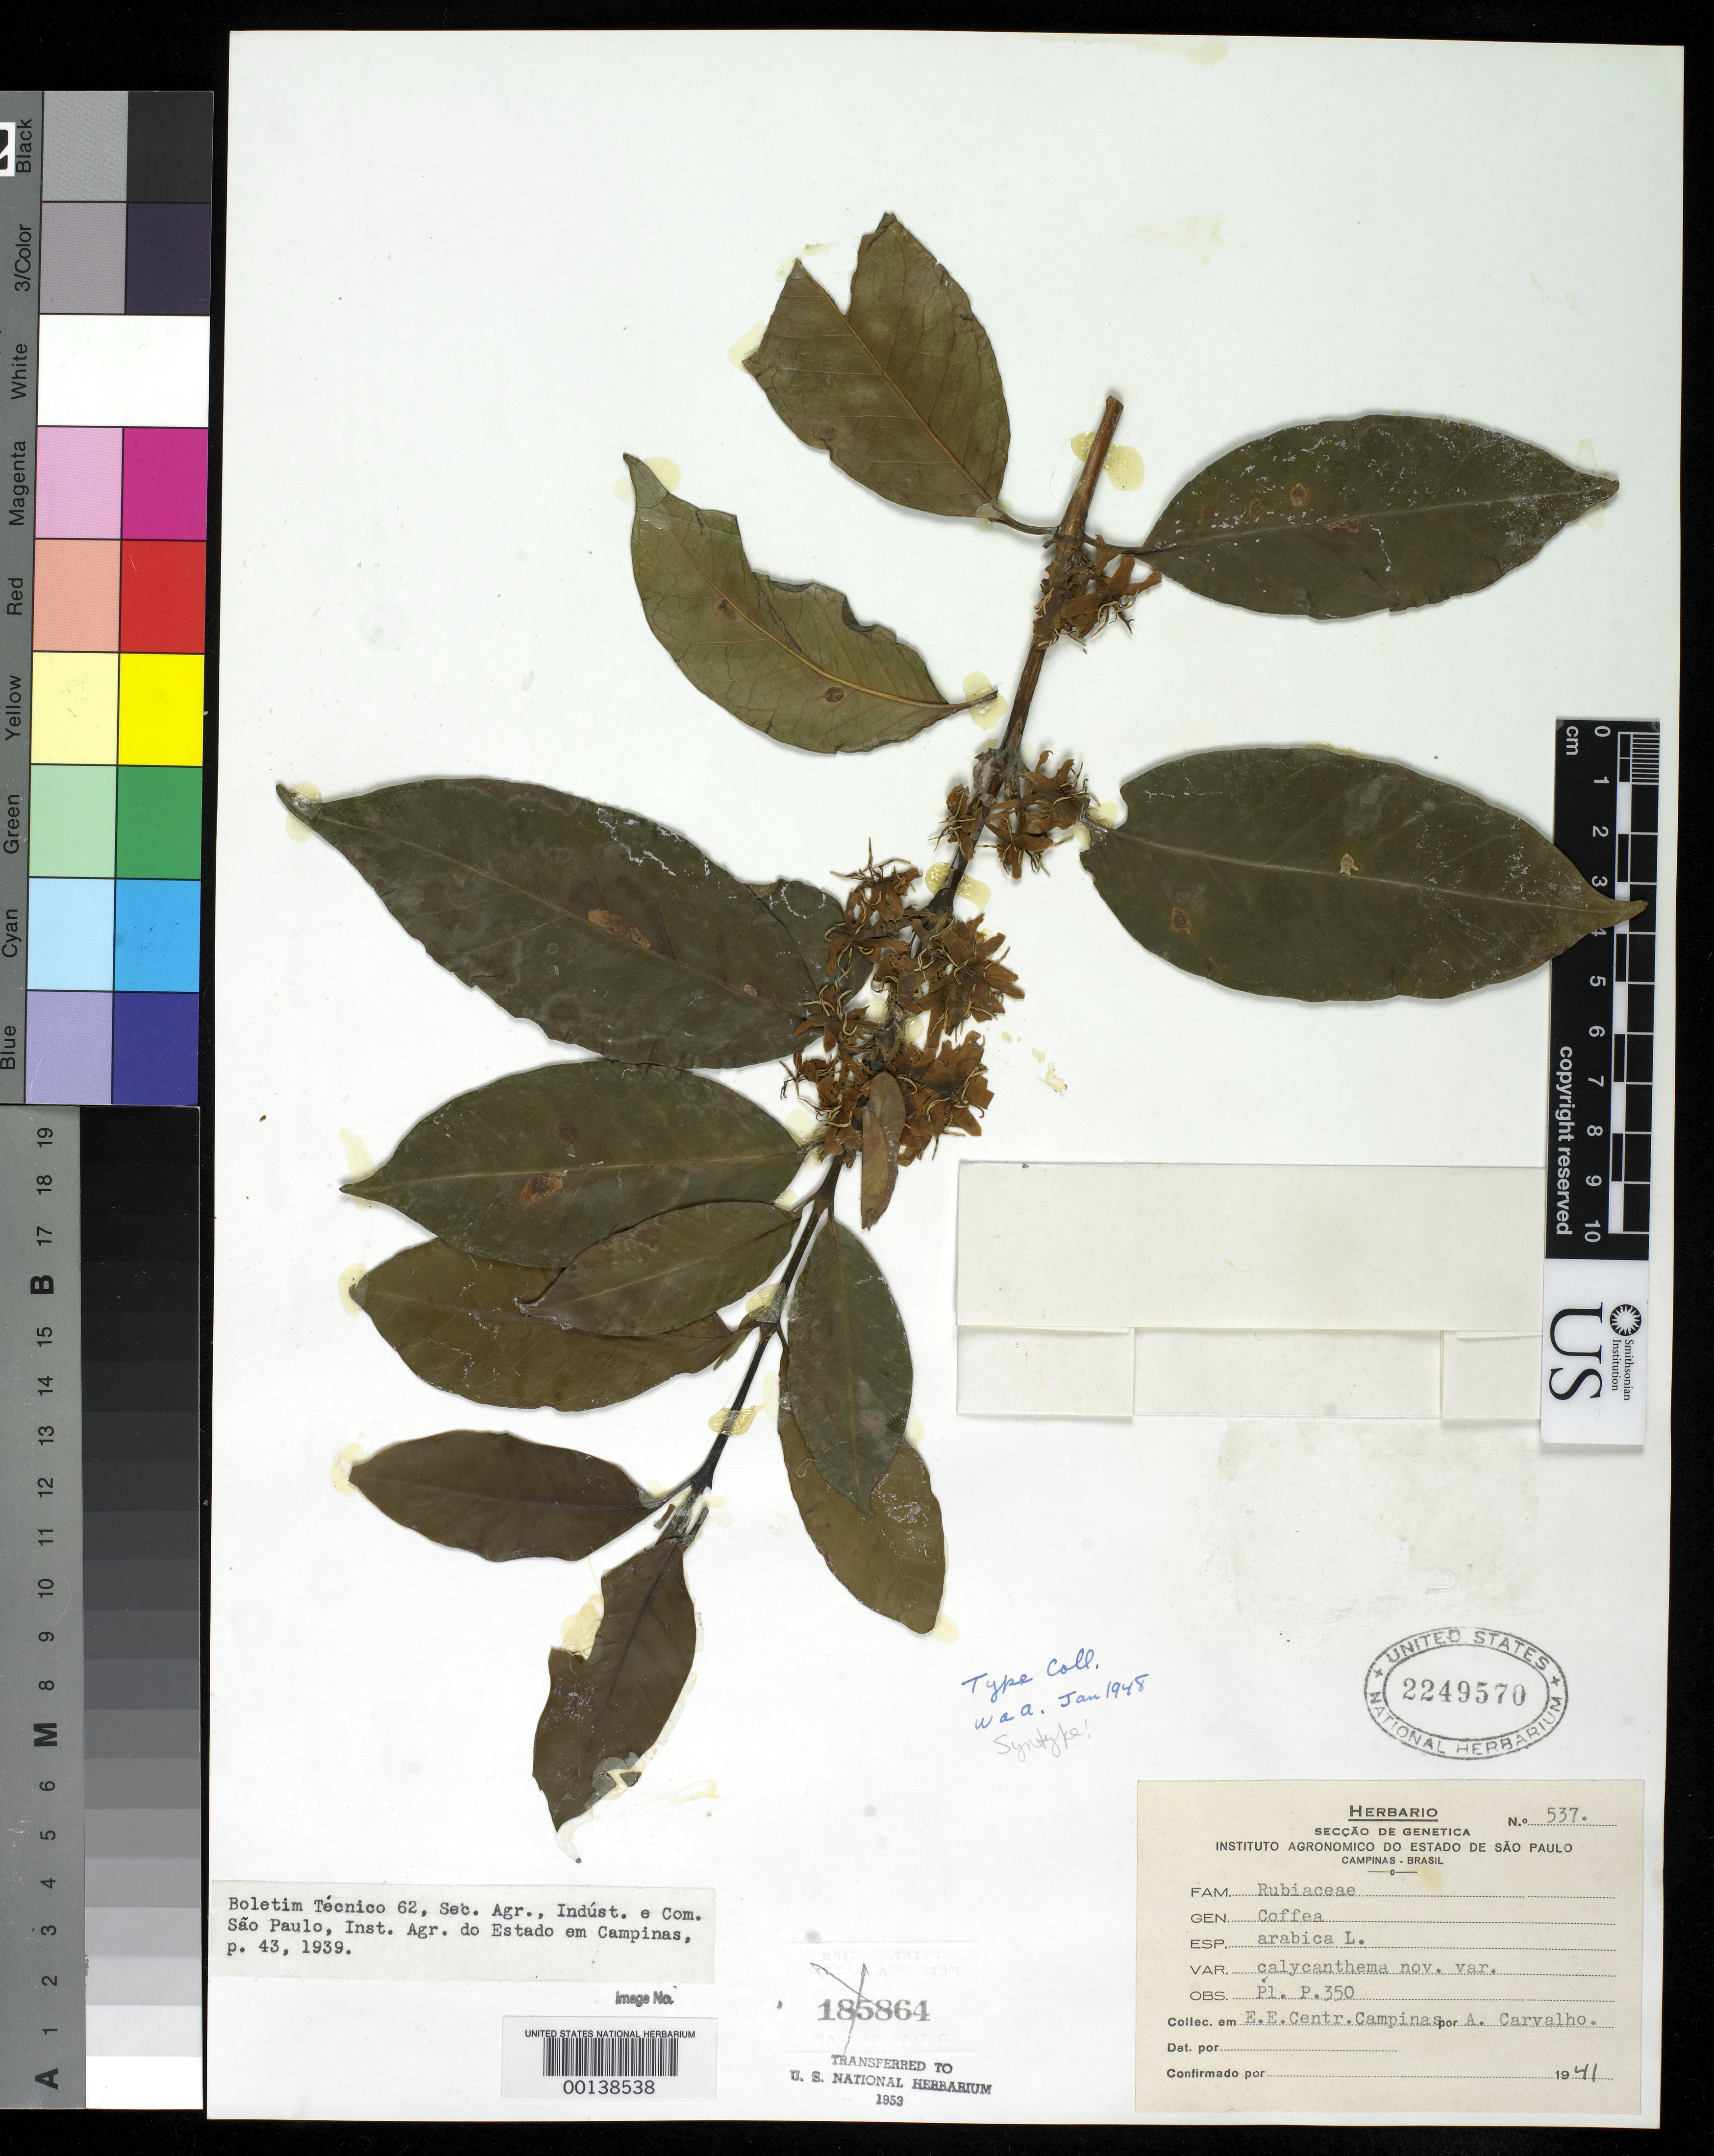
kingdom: Plantae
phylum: Tracheophyta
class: Magnoliopsida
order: Gentianales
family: Rubiaceae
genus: Coffea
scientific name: Coffea arabica var. calycanthema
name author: Krug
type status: Syntype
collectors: A. Carvalho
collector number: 537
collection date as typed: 1941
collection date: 1941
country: Brazil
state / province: São Paulo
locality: Campinas.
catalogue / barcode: US 2249570